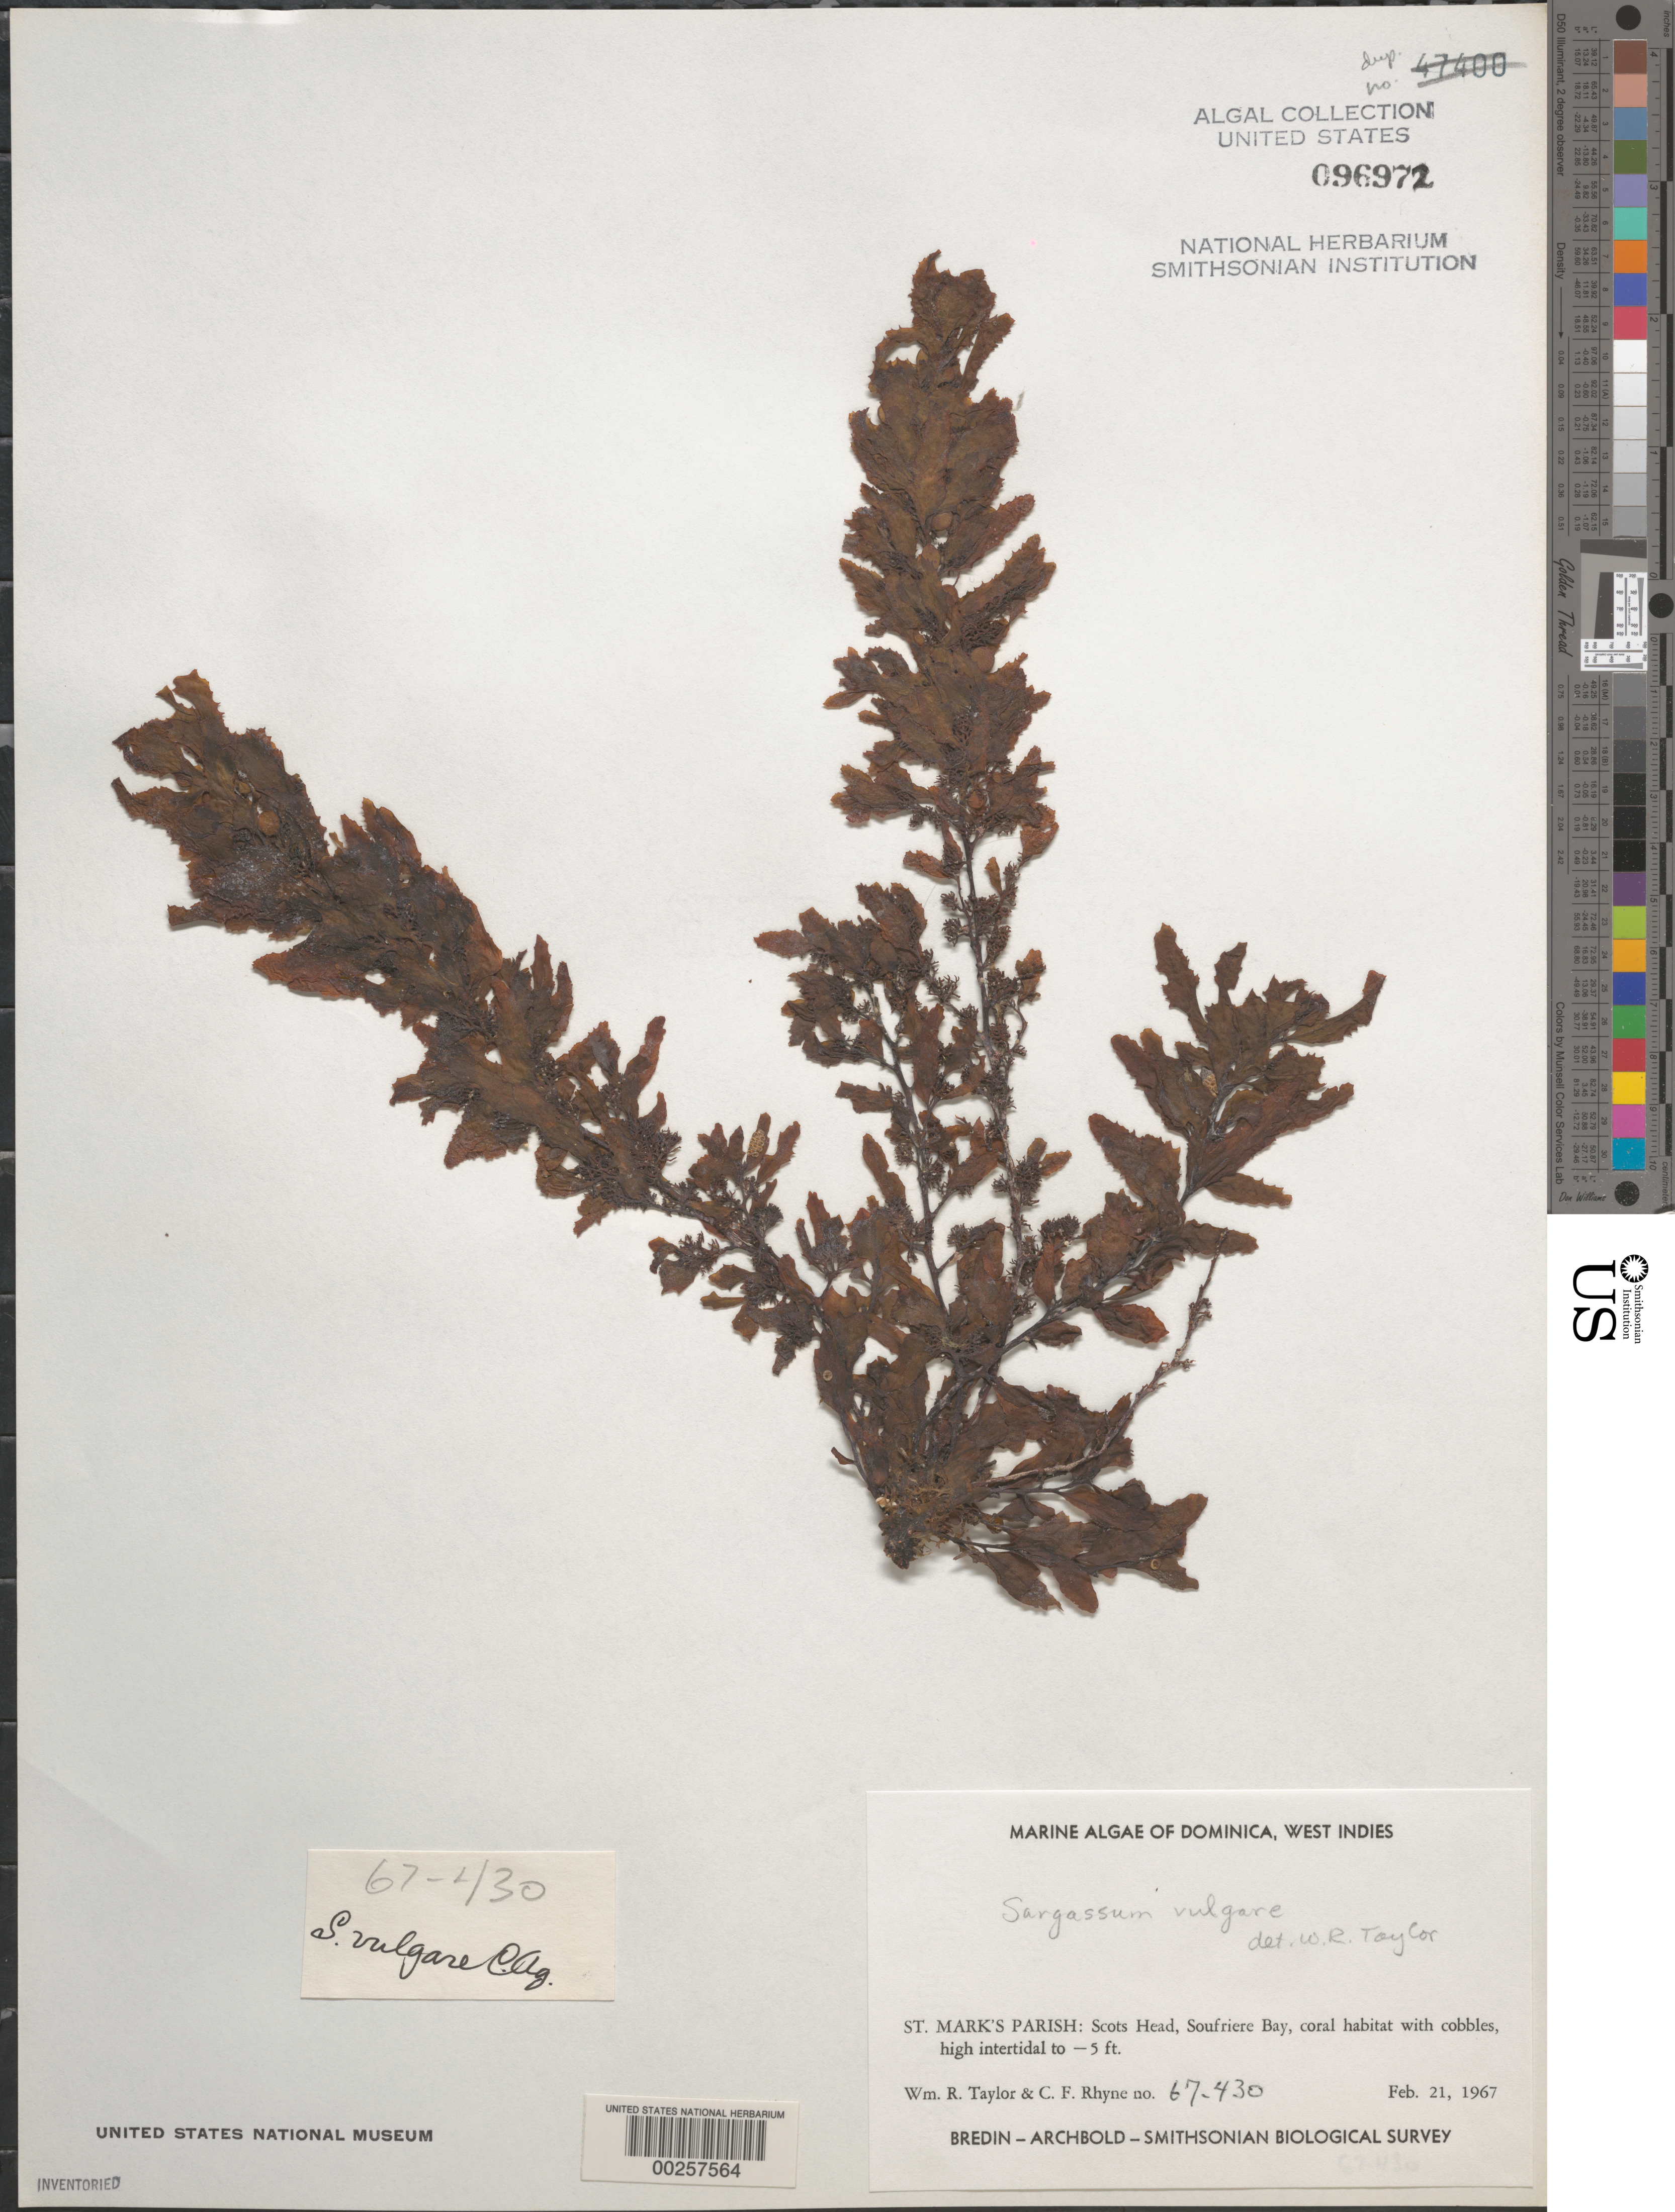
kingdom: Chromista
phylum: Ochrophyta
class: Phaeophyceae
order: Fucales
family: Sargassaceae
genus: Sargassum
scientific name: Sargassum vulgare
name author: C. Agardh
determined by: Taylor, William R.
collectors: W. R. Taylor & C. Rhyne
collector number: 67-430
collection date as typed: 21 Feb 1967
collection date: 1967-02-21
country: Dominica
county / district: St. Mark's Parish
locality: Scots Head, Soufriere Bay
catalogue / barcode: US 96972